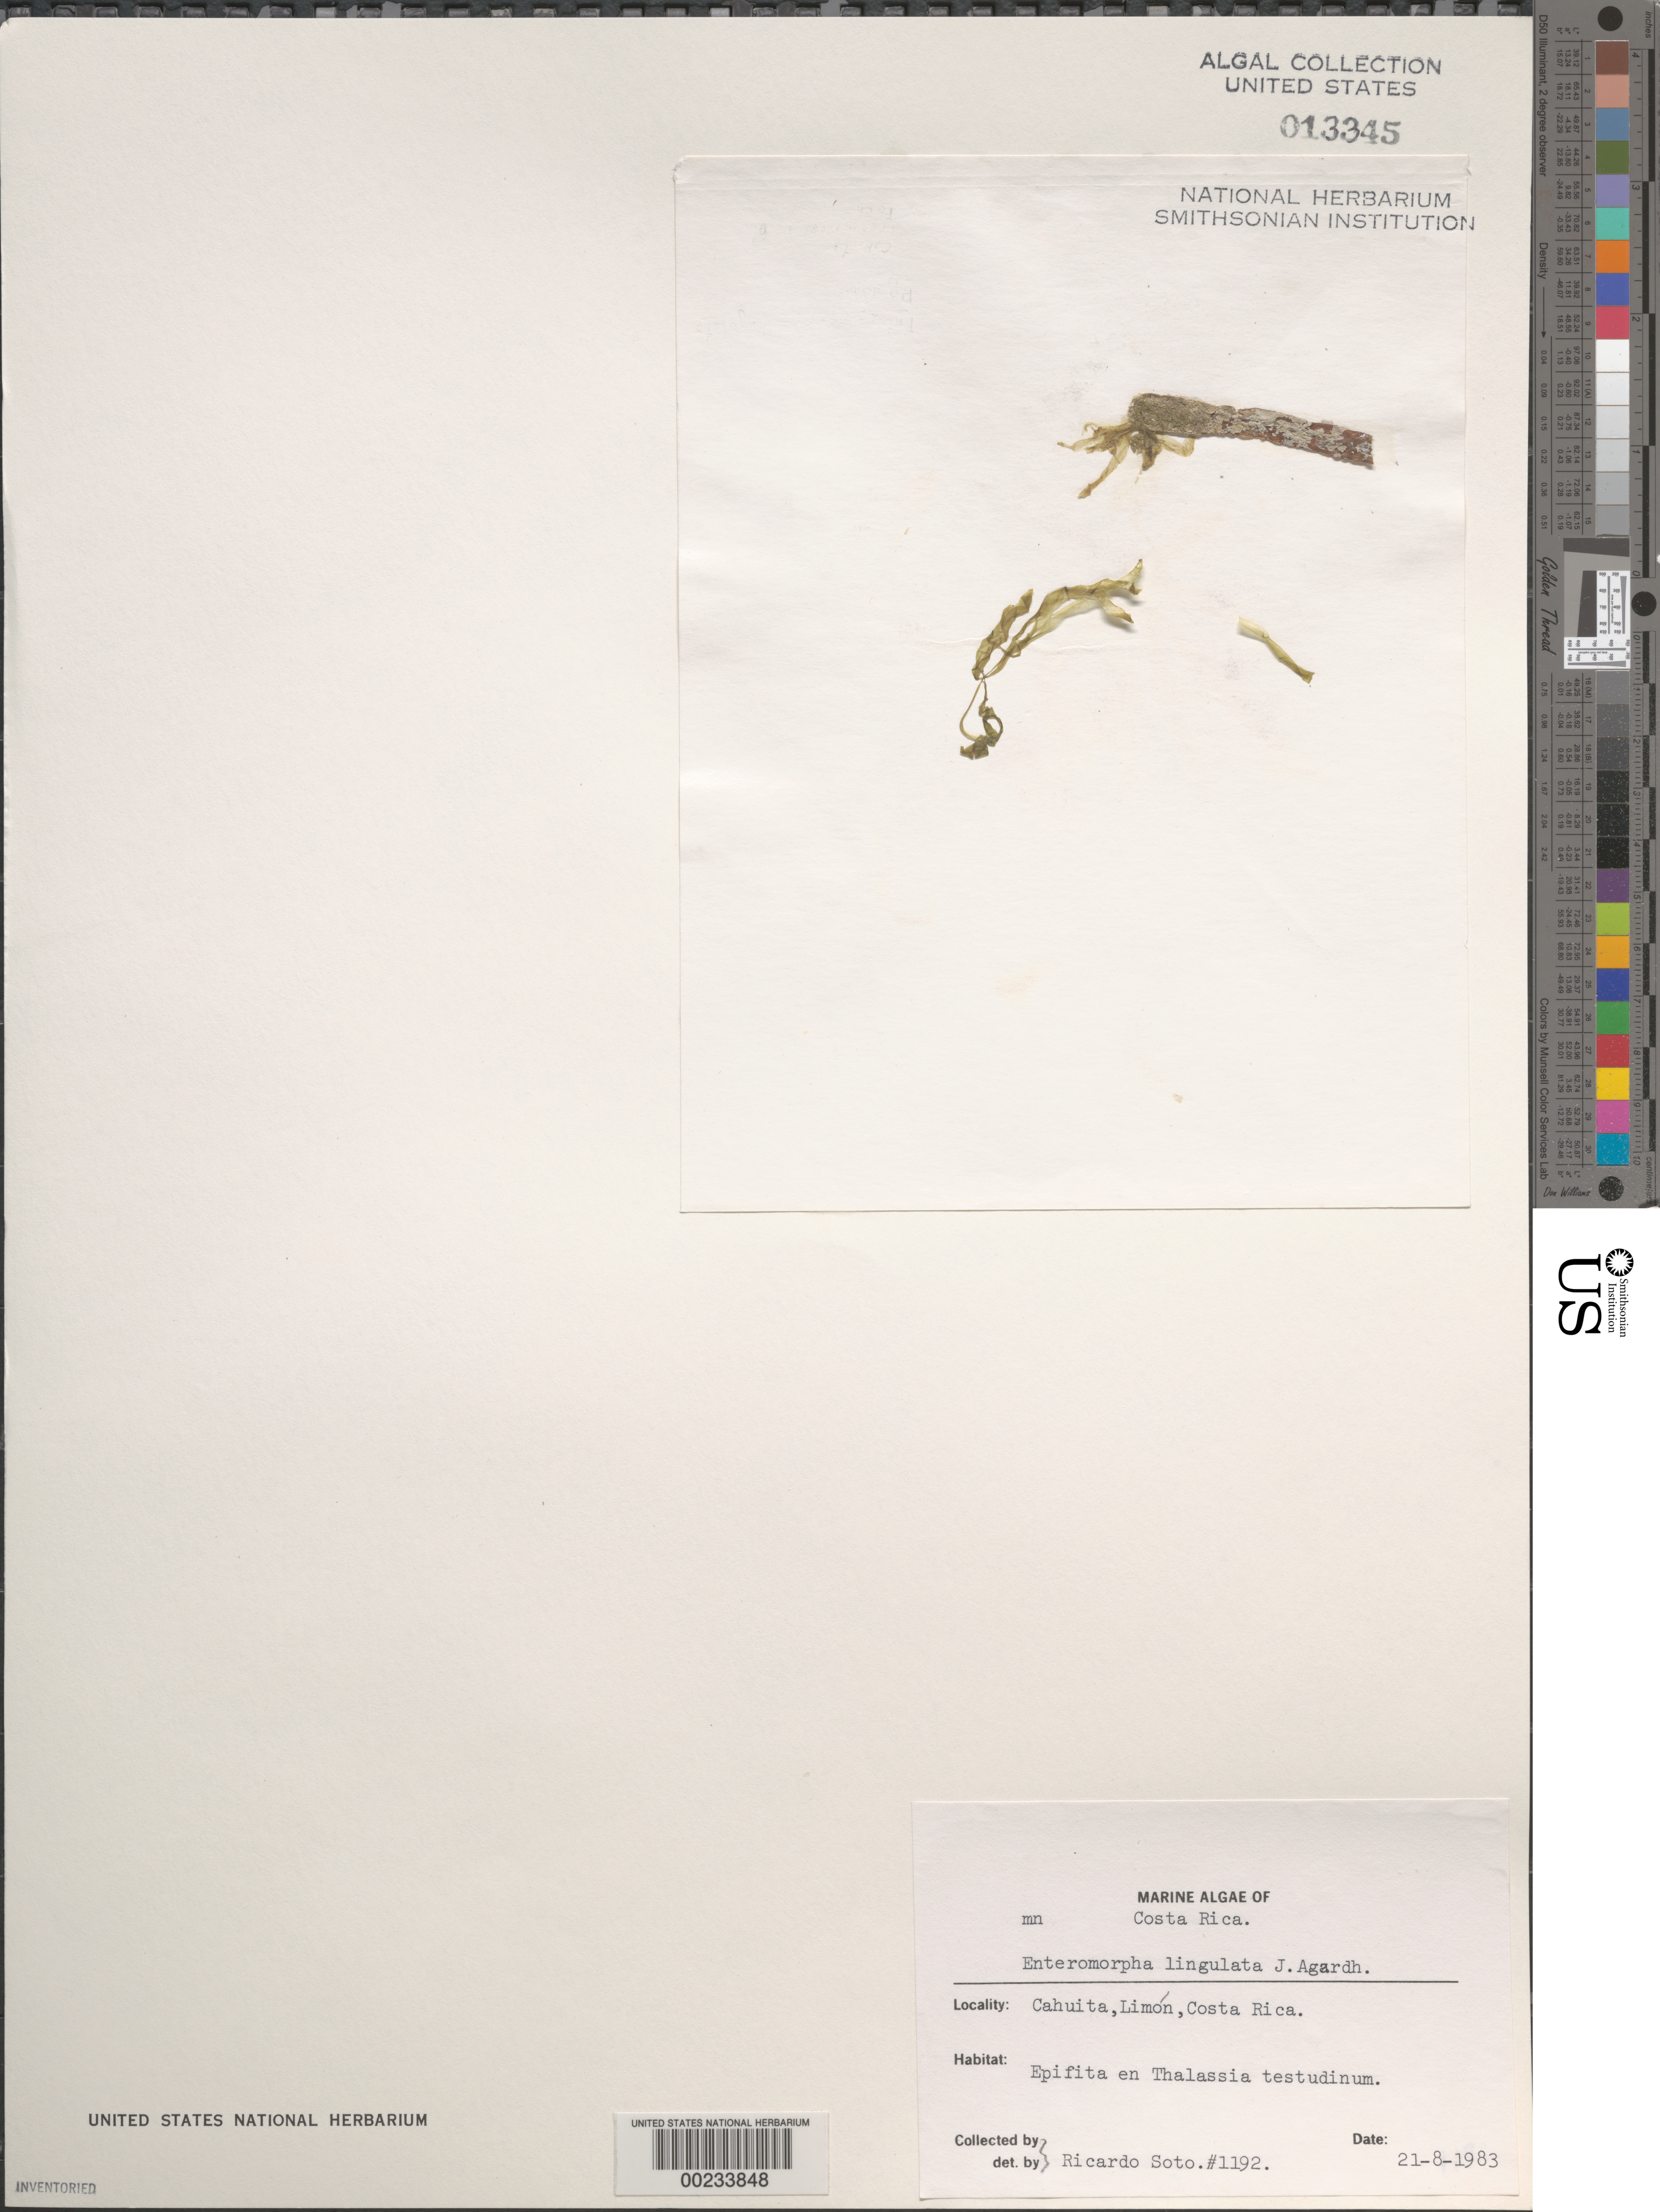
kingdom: Plantae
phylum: Chlorophyta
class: Ulvophyceae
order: Ulvales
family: Ulvaceae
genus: Ulva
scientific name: Ulva flexuosa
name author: Wulfen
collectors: R. Soto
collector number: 1192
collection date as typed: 21 Aug 1983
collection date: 1983-08-21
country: Costa Rica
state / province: Limón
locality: Cahuita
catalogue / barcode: US 13345